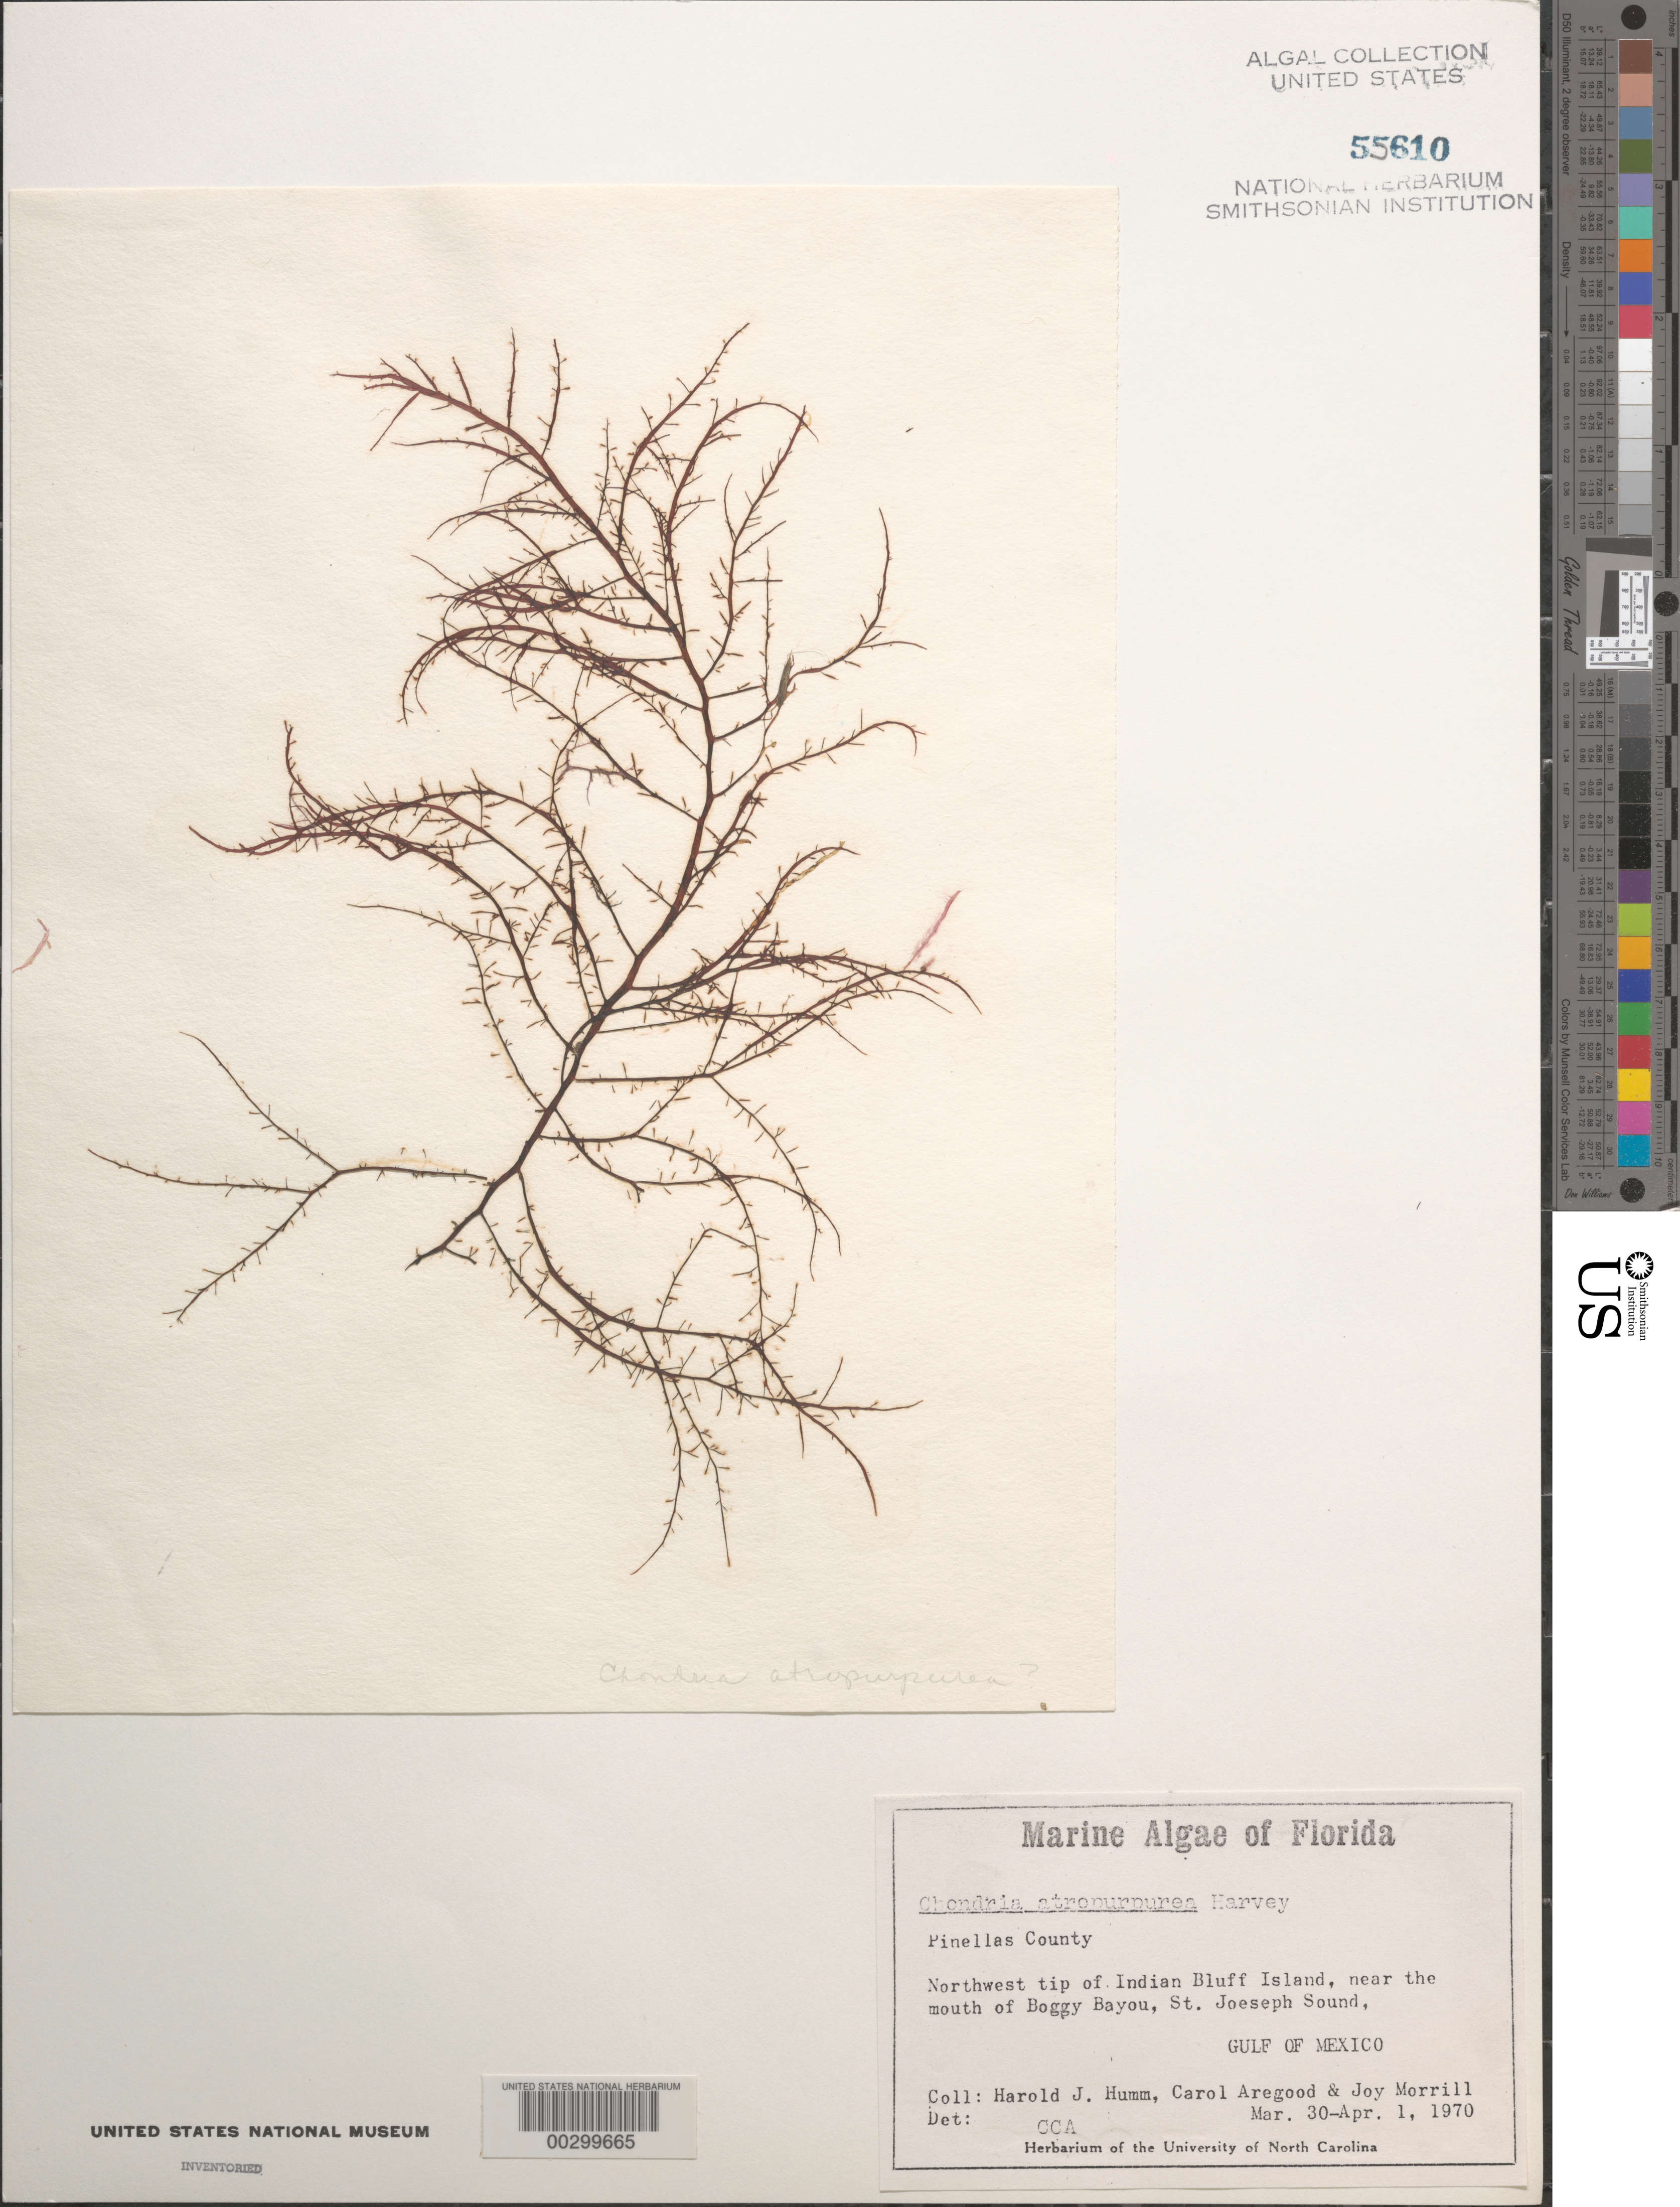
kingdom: Plantae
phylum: Rhodophyta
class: Florideophyceae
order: Ceramiales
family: Rhodomelaceae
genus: Chondria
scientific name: Chondria atropurpurea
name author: Harv.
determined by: Aregood, C. C.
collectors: H. J. Humm, C. Aregood & J. Morrill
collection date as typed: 30 Mar 1970 to 01 Apr 1970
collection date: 1970-03-30/1970-04-01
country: United States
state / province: Florida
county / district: Pinellas County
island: Indian Bluff Island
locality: St. Joseph Sound near Boggy Bayou mouth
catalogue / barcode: US 55610